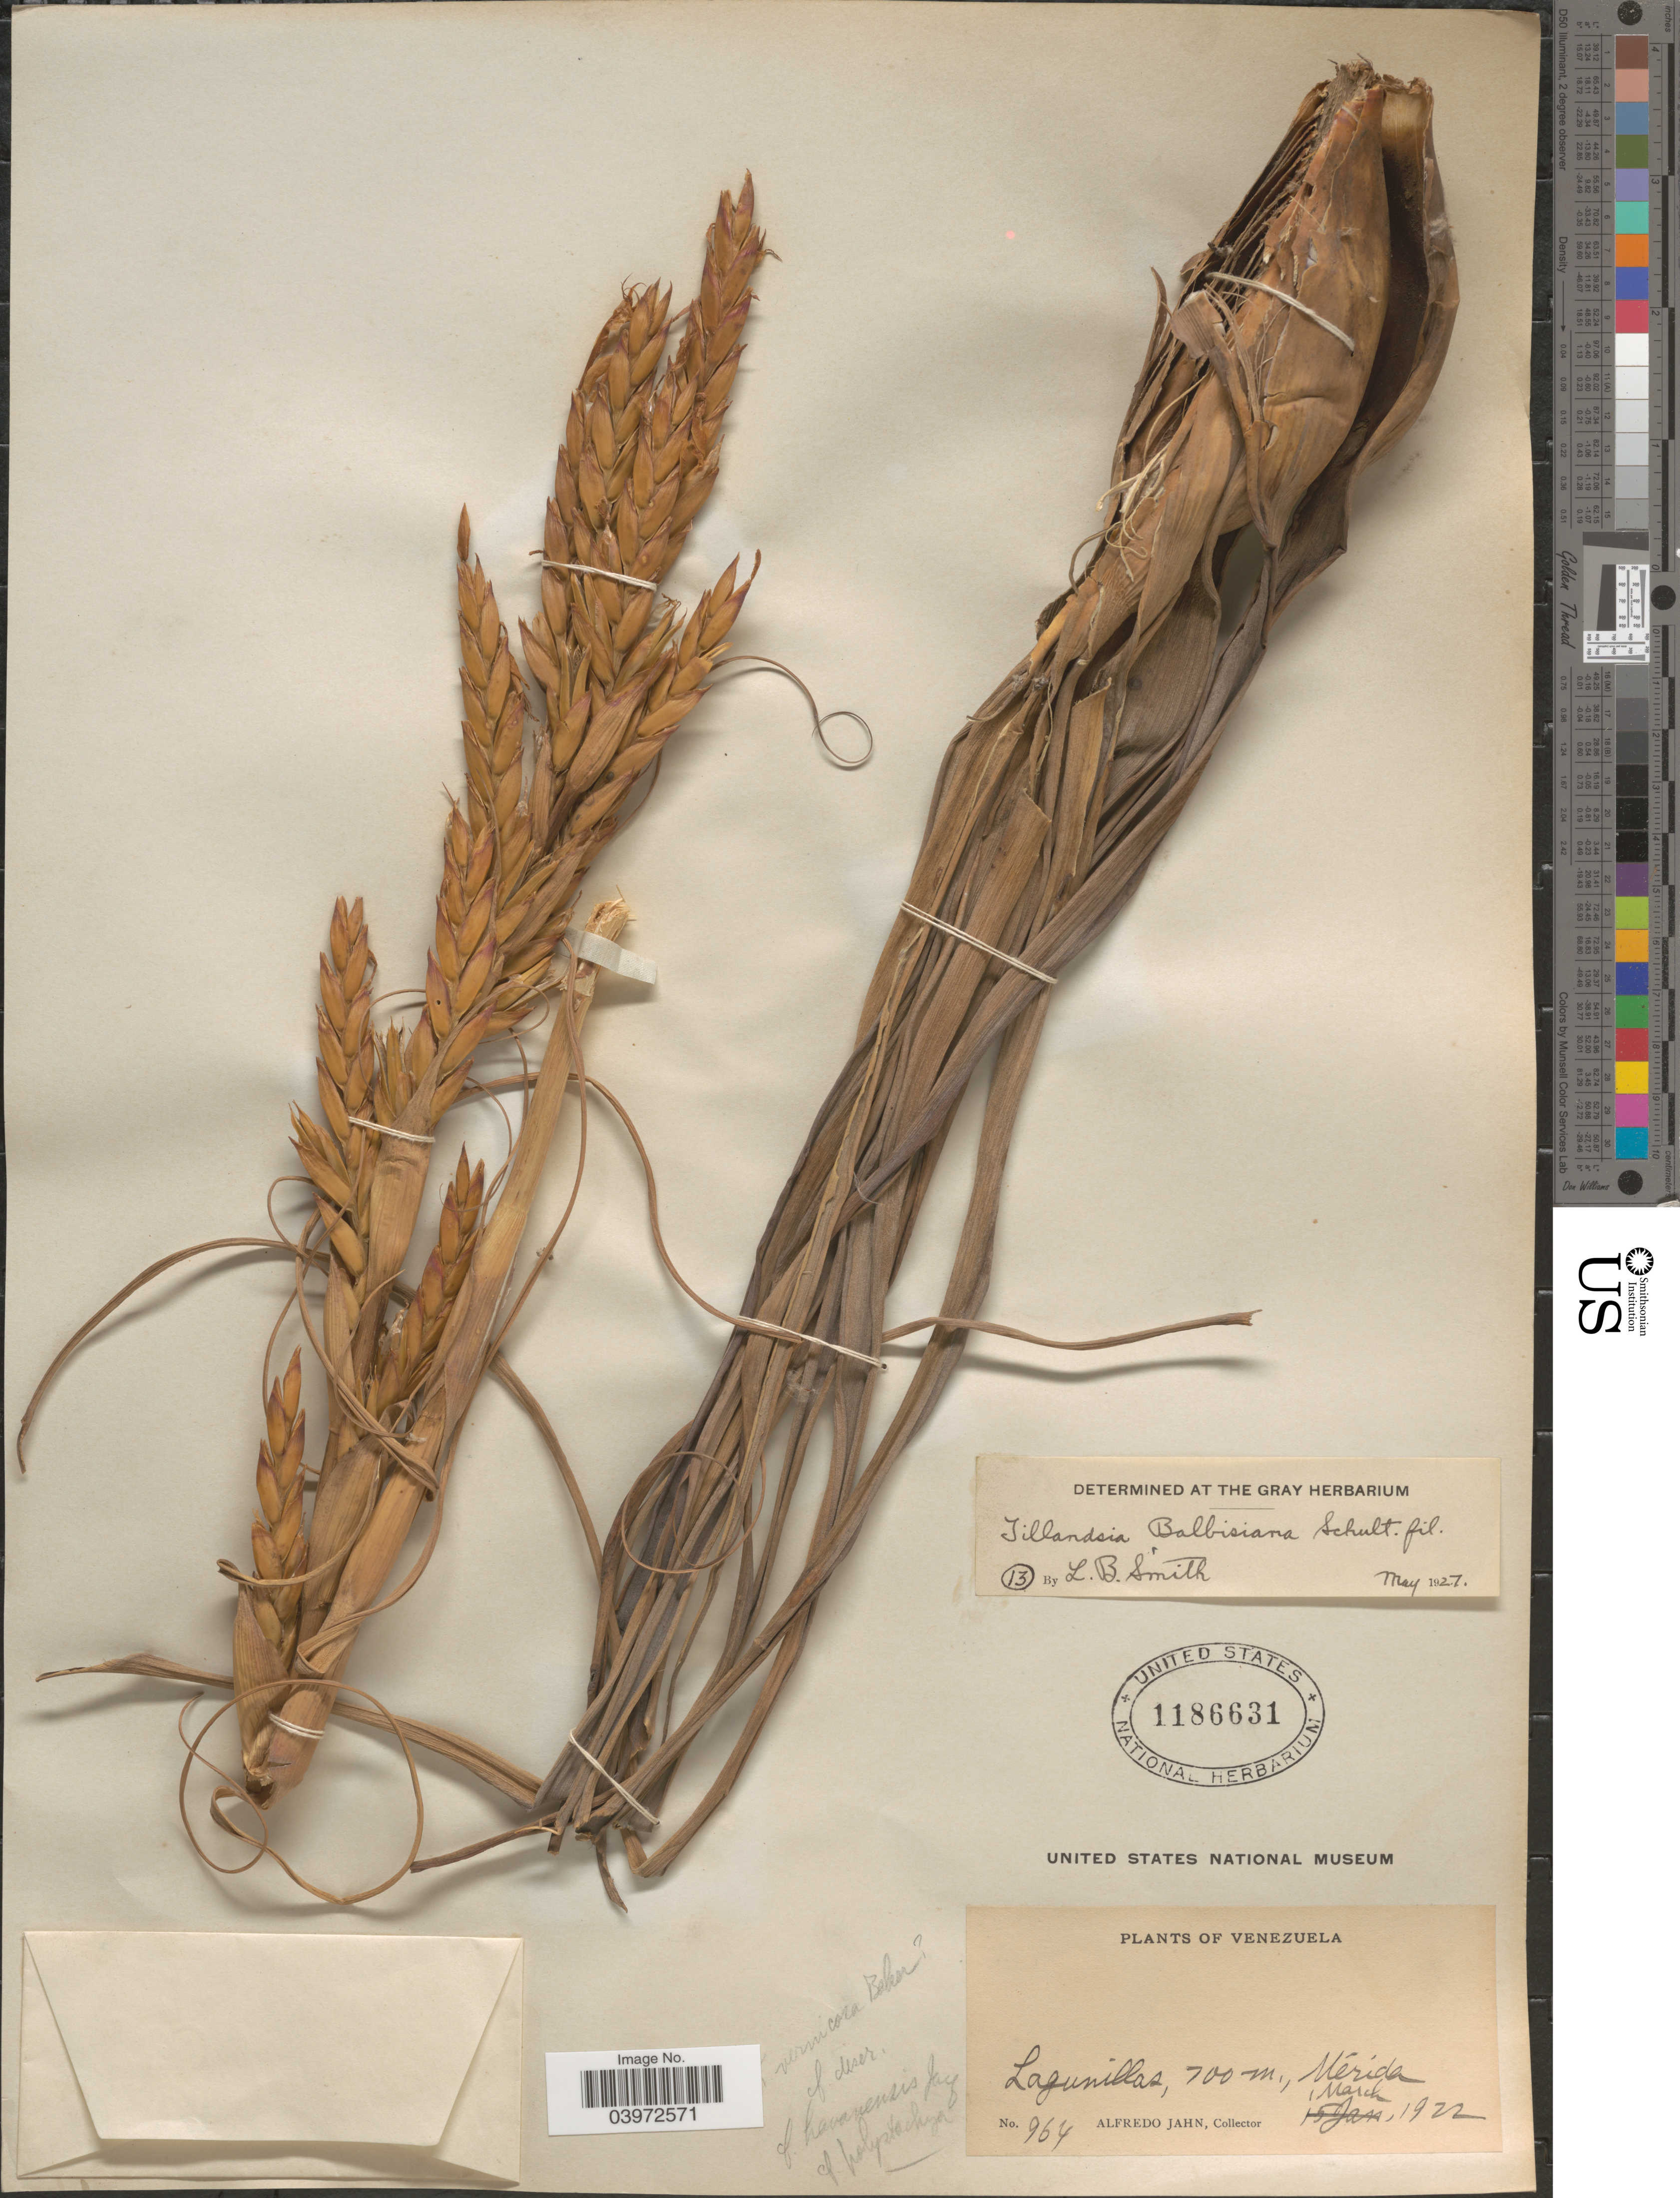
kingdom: Plantae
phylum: Tracheophyta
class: Liliopsida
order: Poales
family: Bromeliaceae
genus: Tillandsia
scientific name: Tillandsia balbisiana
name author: Schult. f.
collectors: A. Jahn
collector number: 964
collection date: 1922-03-01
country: Venezuela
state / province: Merida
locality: Lagunillas.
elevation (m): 700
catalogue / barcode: US 1186631